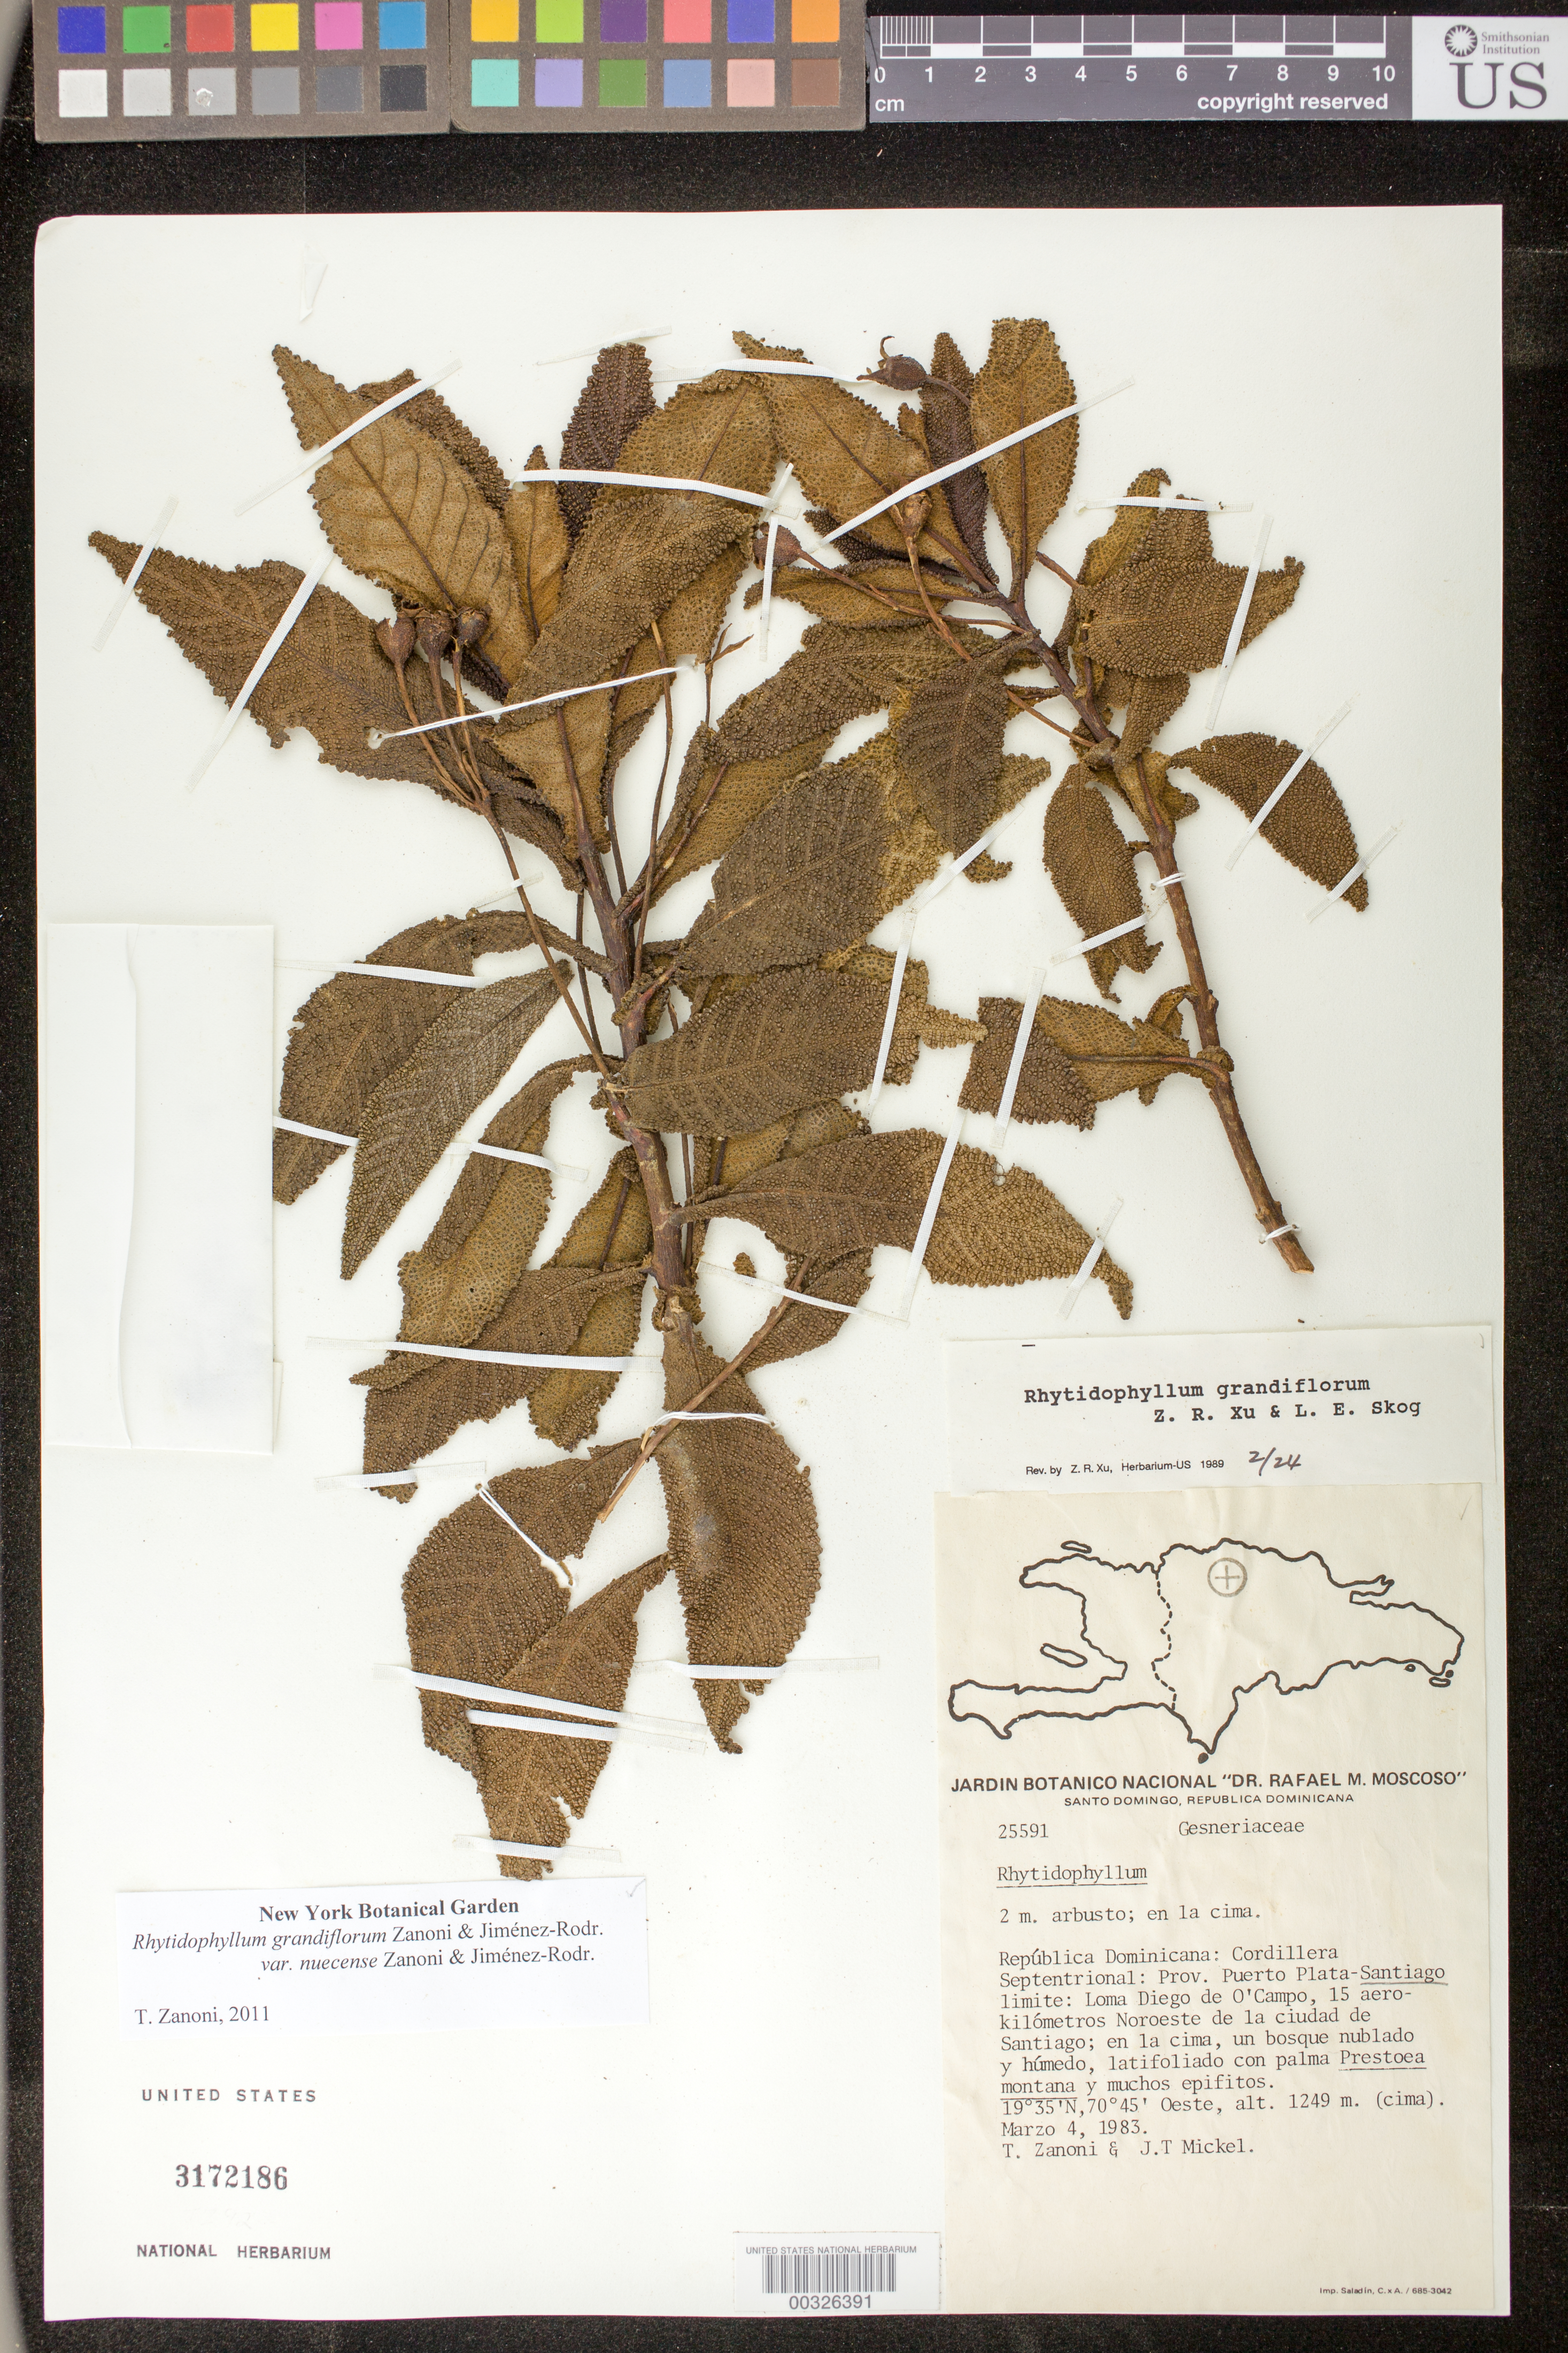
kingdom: Plantae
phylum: Tracheophyta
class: Magnoliopsida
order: Lamiales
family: Gesneriaceae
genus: Rhytidophyllum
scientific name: Rhytidophyllum grandiflorum var. nuecense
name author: Zanoni & Jiménez Rodr.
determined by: Zanoni, T. A., (NY), New York Botanical Garden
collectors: T. A. Zanoni & J. T. Mickel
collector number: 25591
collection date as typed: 04 Mar 1983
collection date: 1983-03-04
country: Dominican Republic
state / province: Puerto Plata / Santiago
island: Hispaniola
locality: Cordillera Septentrional: Prov. Puerto Plata-Santiago limite, Loma Diego de O'Campo, 15 aero-kilometros NW de la ciudad de Santiago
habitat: En la cima, un bosque nublado y húmedo, latifoliado con palma Prestoea montana y muchos epifitos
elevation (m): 1249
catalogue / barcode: US 3172186